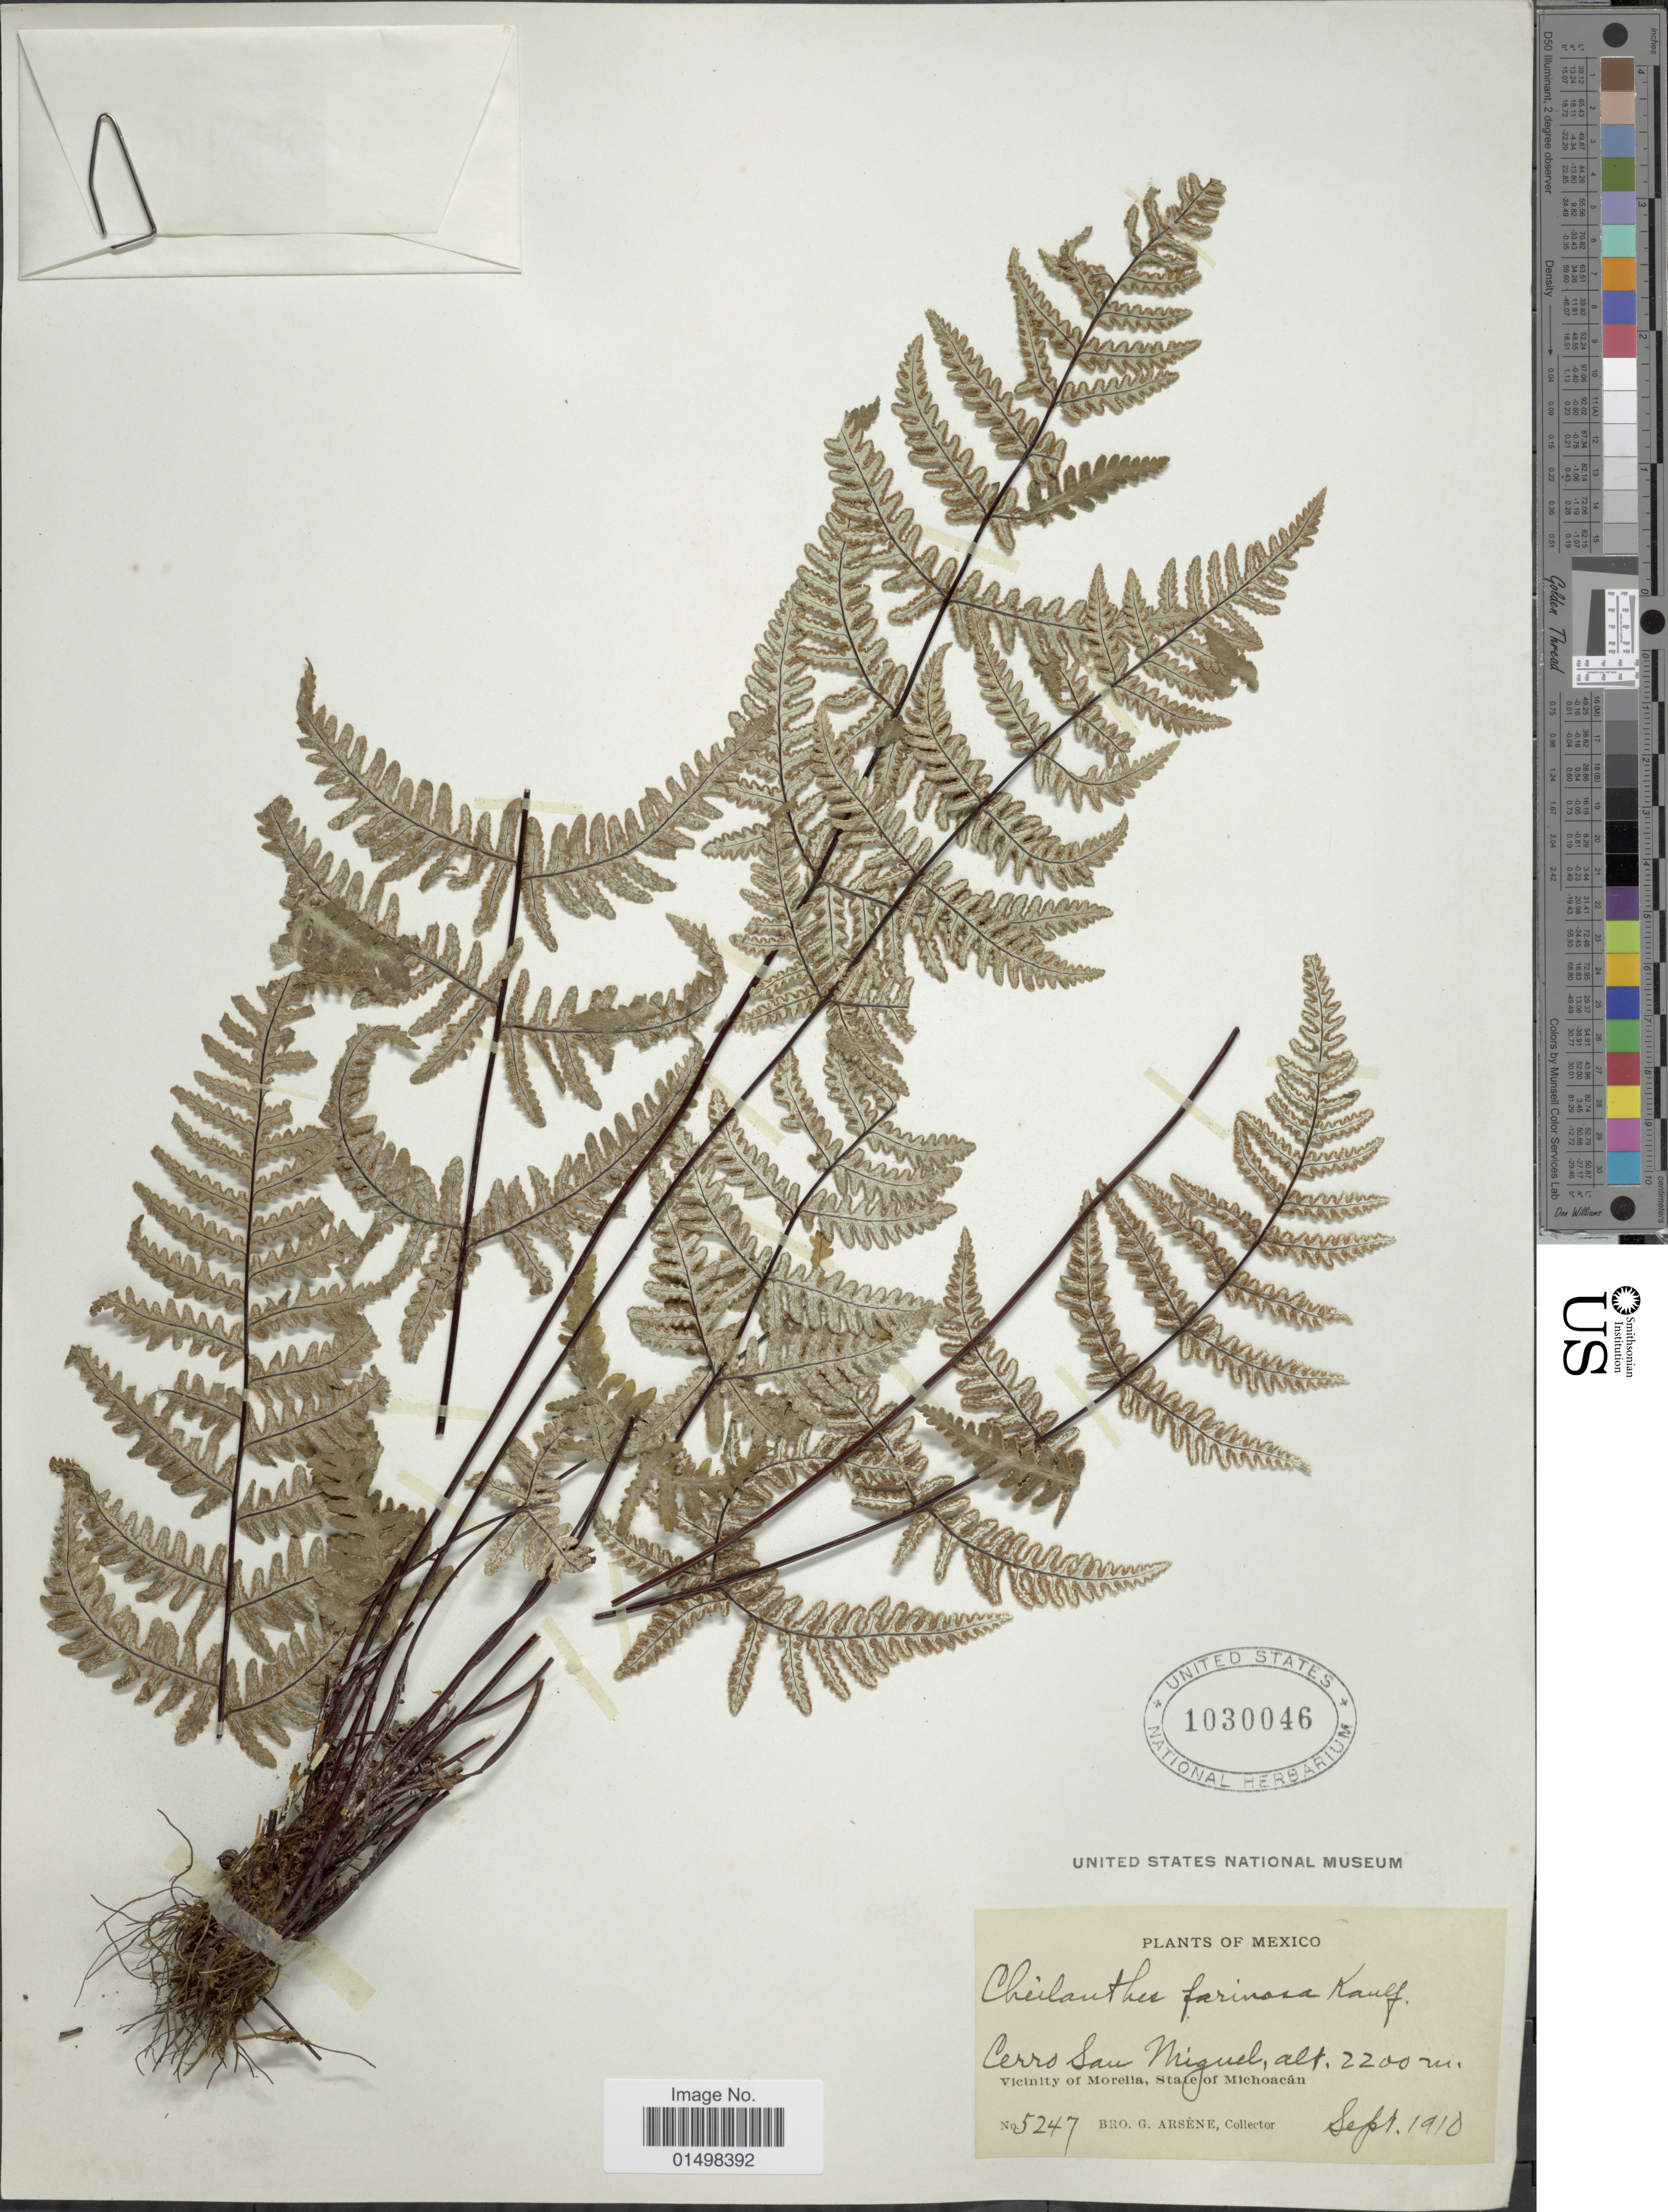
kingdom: Plantae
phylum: Tracheophyta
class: Polypodiopsida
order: Polypodiales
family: Pteridaceae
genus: Aleuritopteris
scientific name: Aleuritopteris farinosa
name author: (Forssk.) Fée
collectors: Bro. G. Arsène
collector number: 5247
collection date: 1910-09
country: Mexico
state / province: Michoacán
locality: Cerro San Miguel. Vicinity of Morelia, State of Michoacan.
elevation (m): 2200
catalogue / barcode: US 1030046